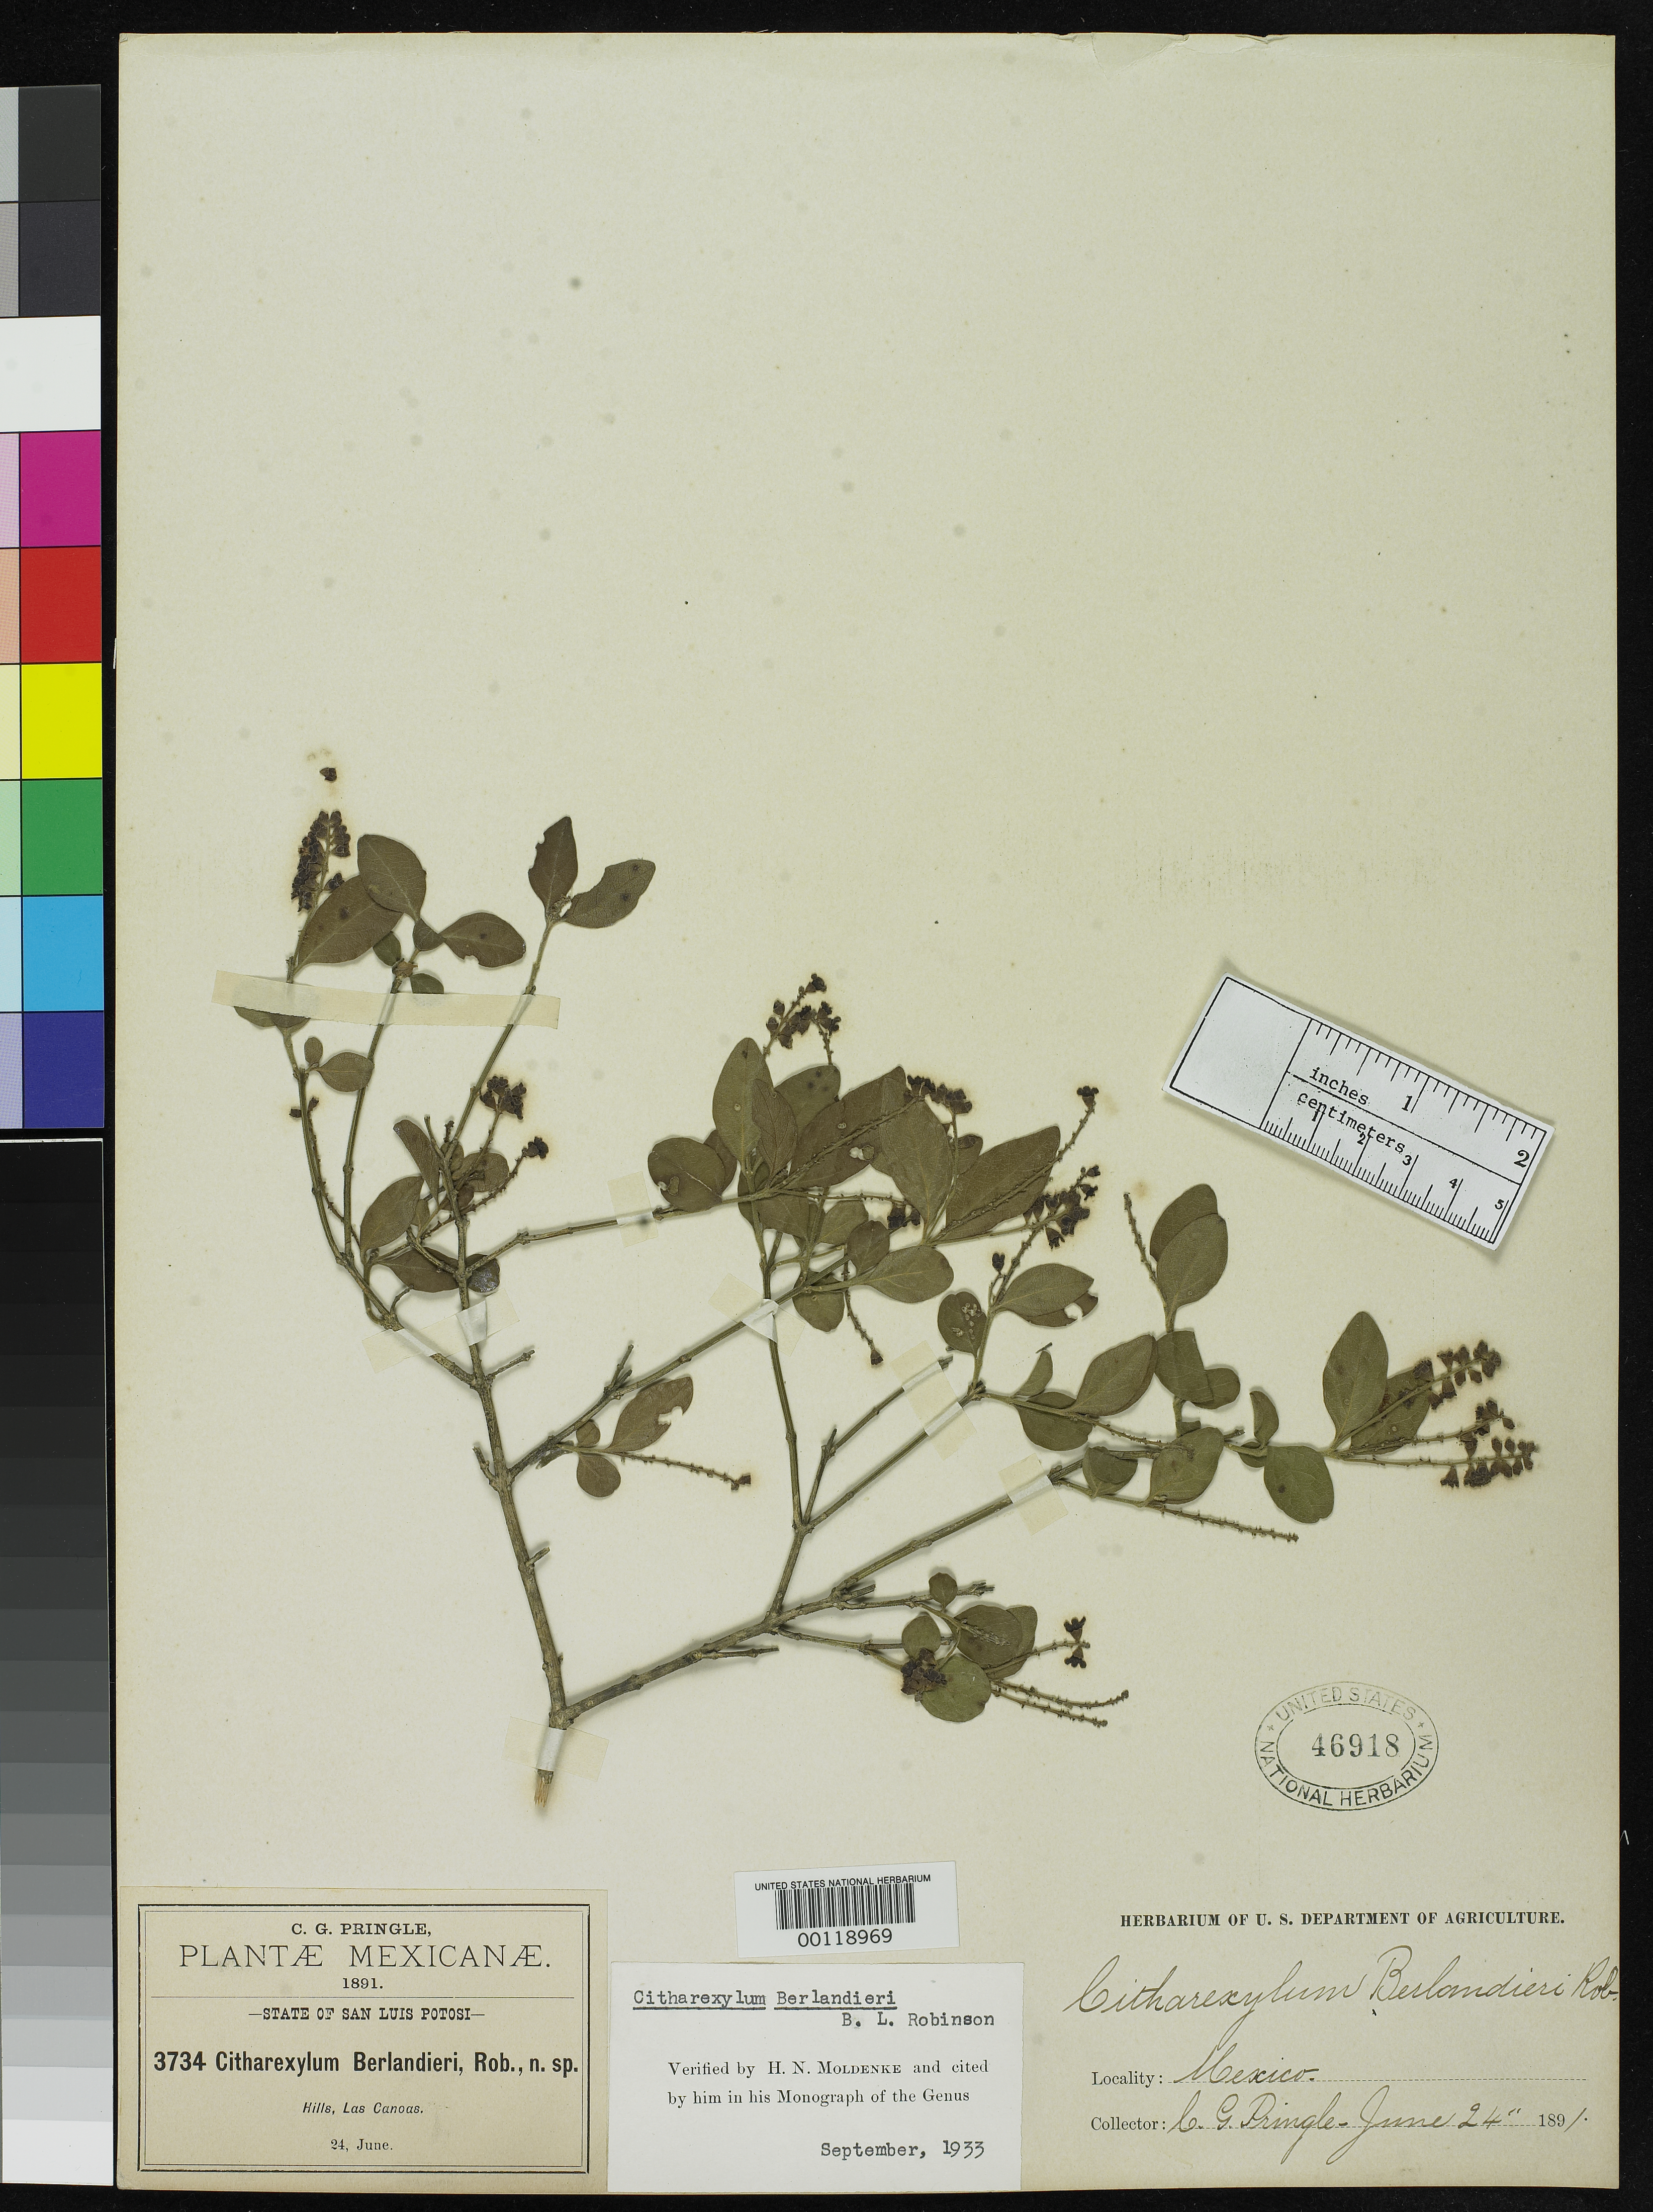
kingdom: Plantae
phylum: Tracheophyta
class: Magnoliopsida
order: Lamiales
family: Verbenaceae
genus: Citharexylum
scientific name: Citharexylum berlandieri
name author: B.L. Rob.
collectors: C. G. Pringle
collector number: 3734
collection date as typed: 24 Jun 1891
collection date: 1891-06-24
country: Mexico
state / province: San Luis Potosi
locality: Las Canoas.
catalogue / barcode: US 46918